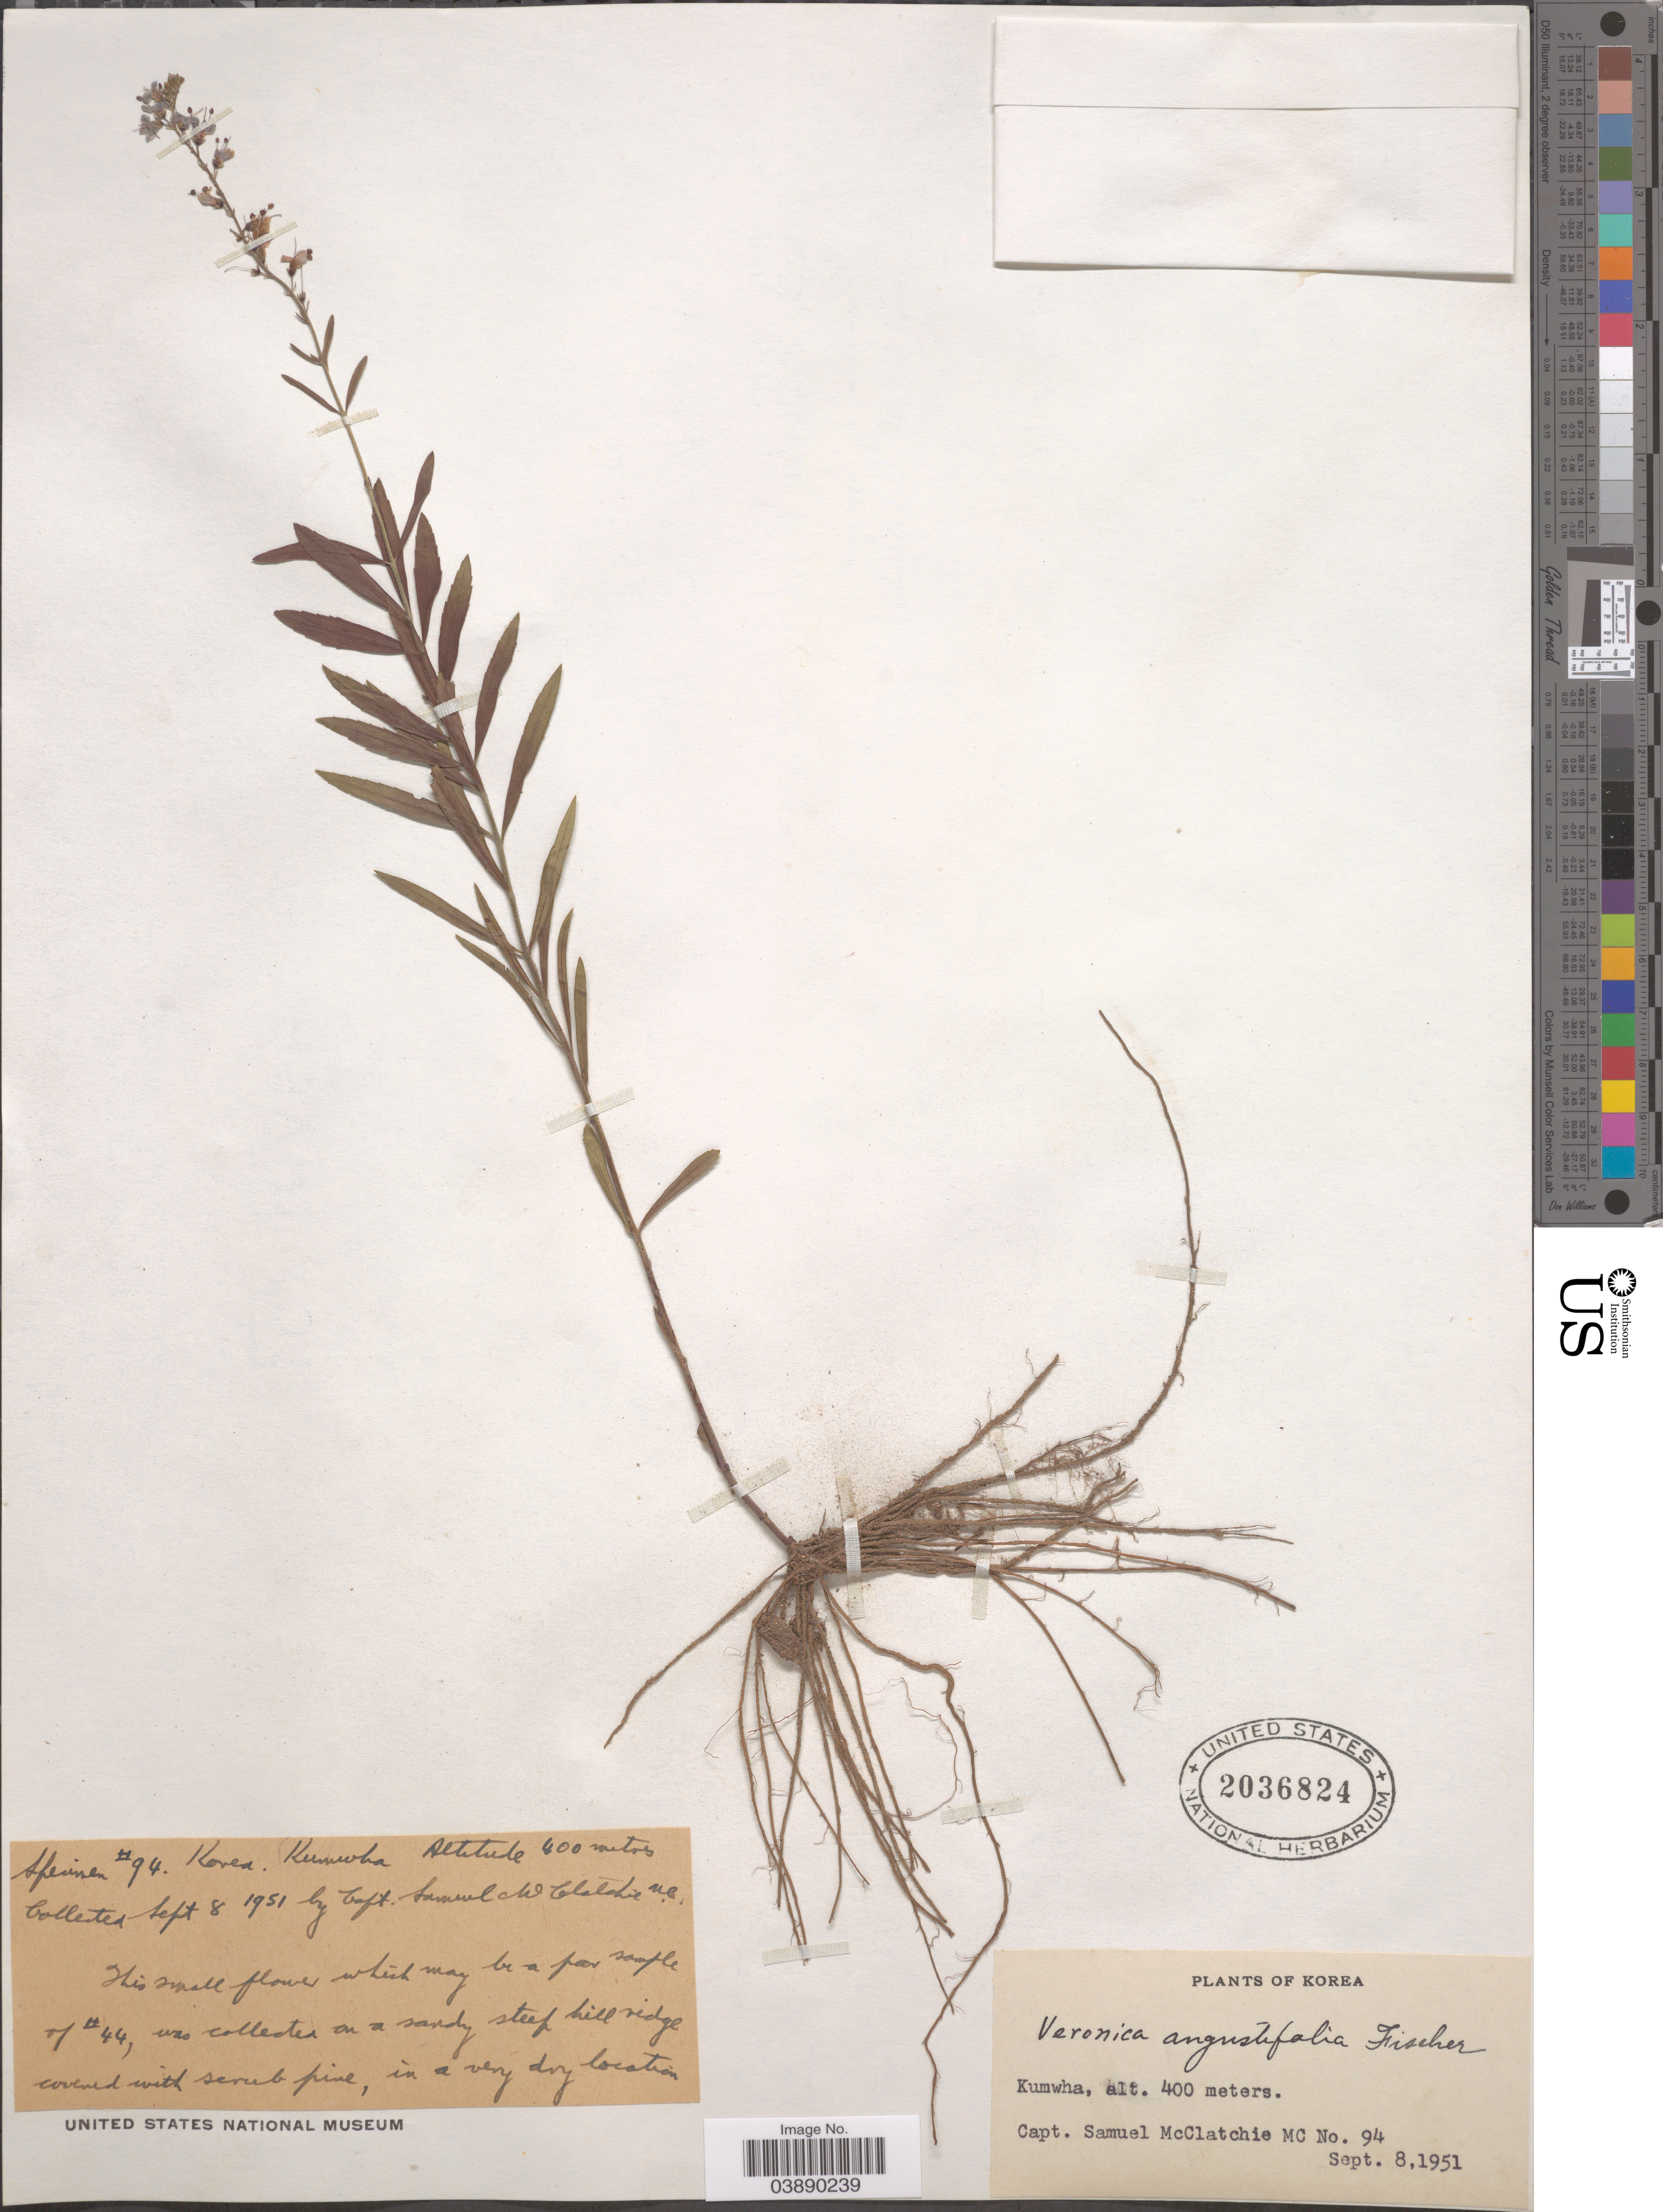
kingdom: Plantae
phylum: Tracheophyta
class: Magnoliopsida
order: Lamiales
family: Plantaginaceae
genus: Veronica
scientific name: Veronica linariifolia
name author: Pall. ex Link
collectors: S. McClatchie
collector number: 94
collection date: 1951-09-08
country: South Korea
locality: Kumwha. (Kyongsangbuk-Do)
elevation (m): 400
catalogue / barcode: US 2036824